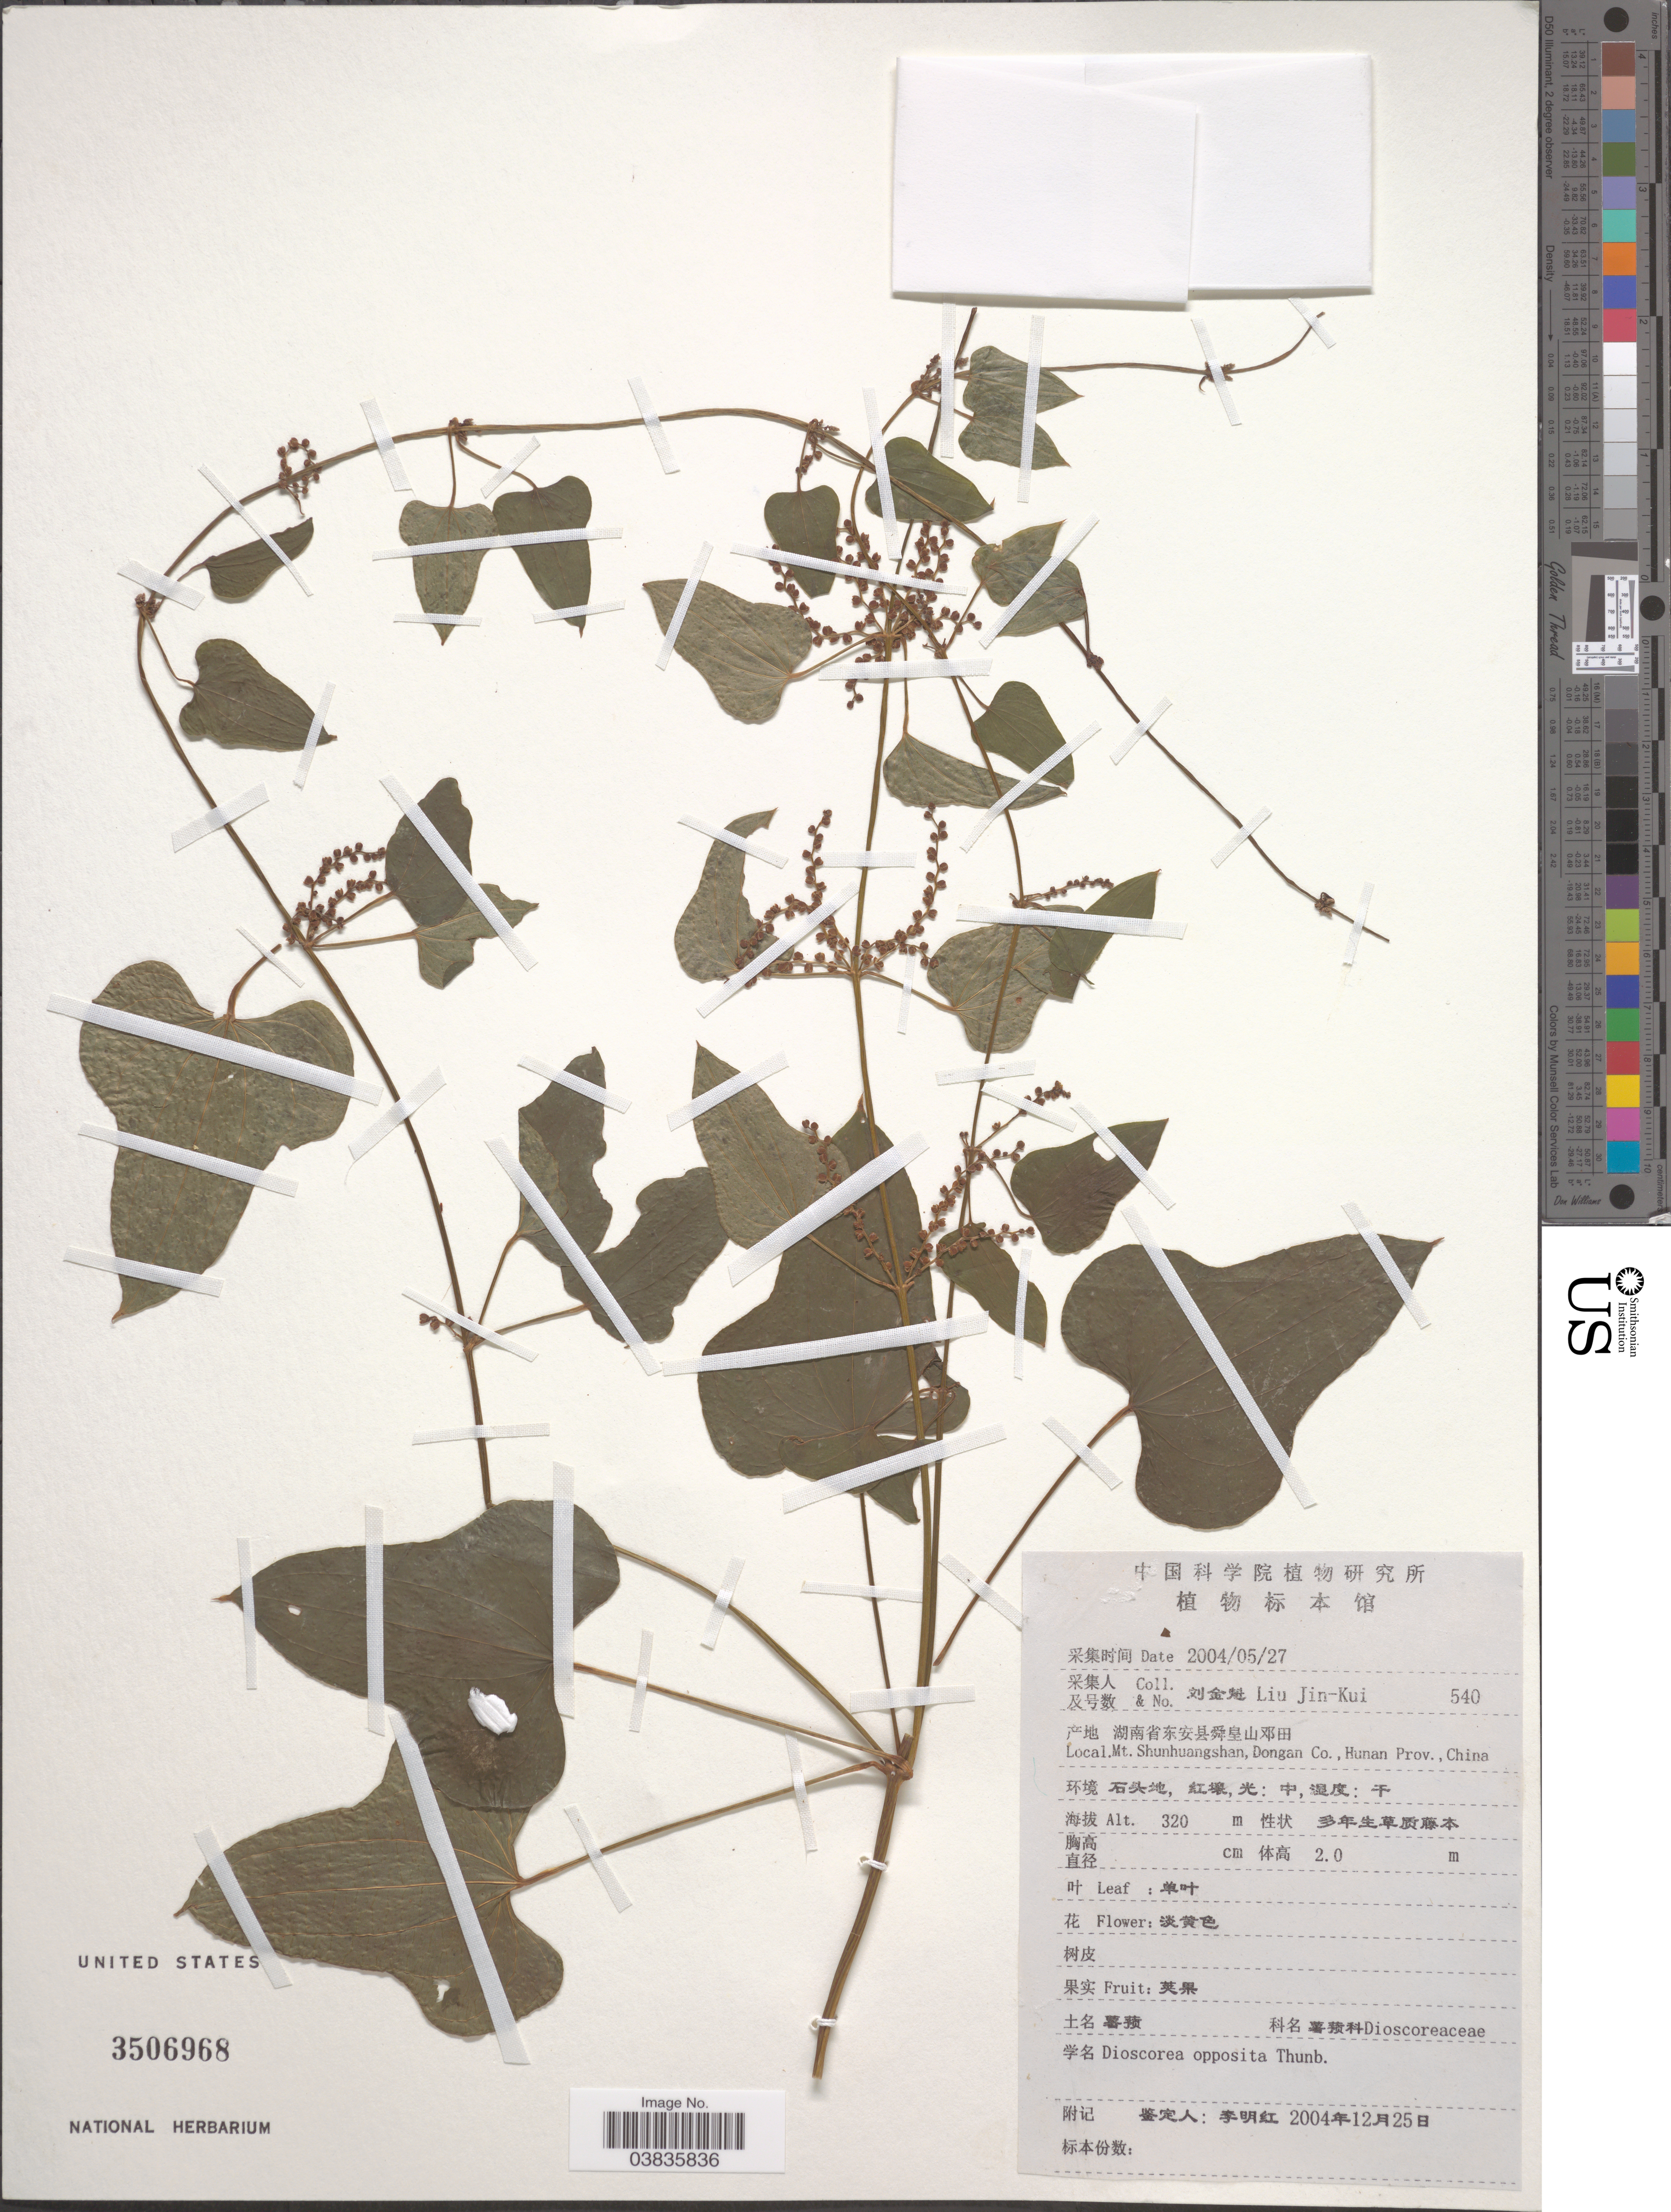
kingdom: Plantae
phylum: Tracheophyta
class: Liliopsida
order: Dioscoreales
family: Dioscoreaceae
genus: Dioscorea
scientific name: Dioscorea opposita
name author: Thunb.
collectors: Liu Jin-Kui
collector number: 540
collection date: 2004-05-27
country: China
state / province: Hunan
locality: Mt. Shunhuangshan, Dongan Co.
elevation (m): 320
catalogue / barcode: US 3506968